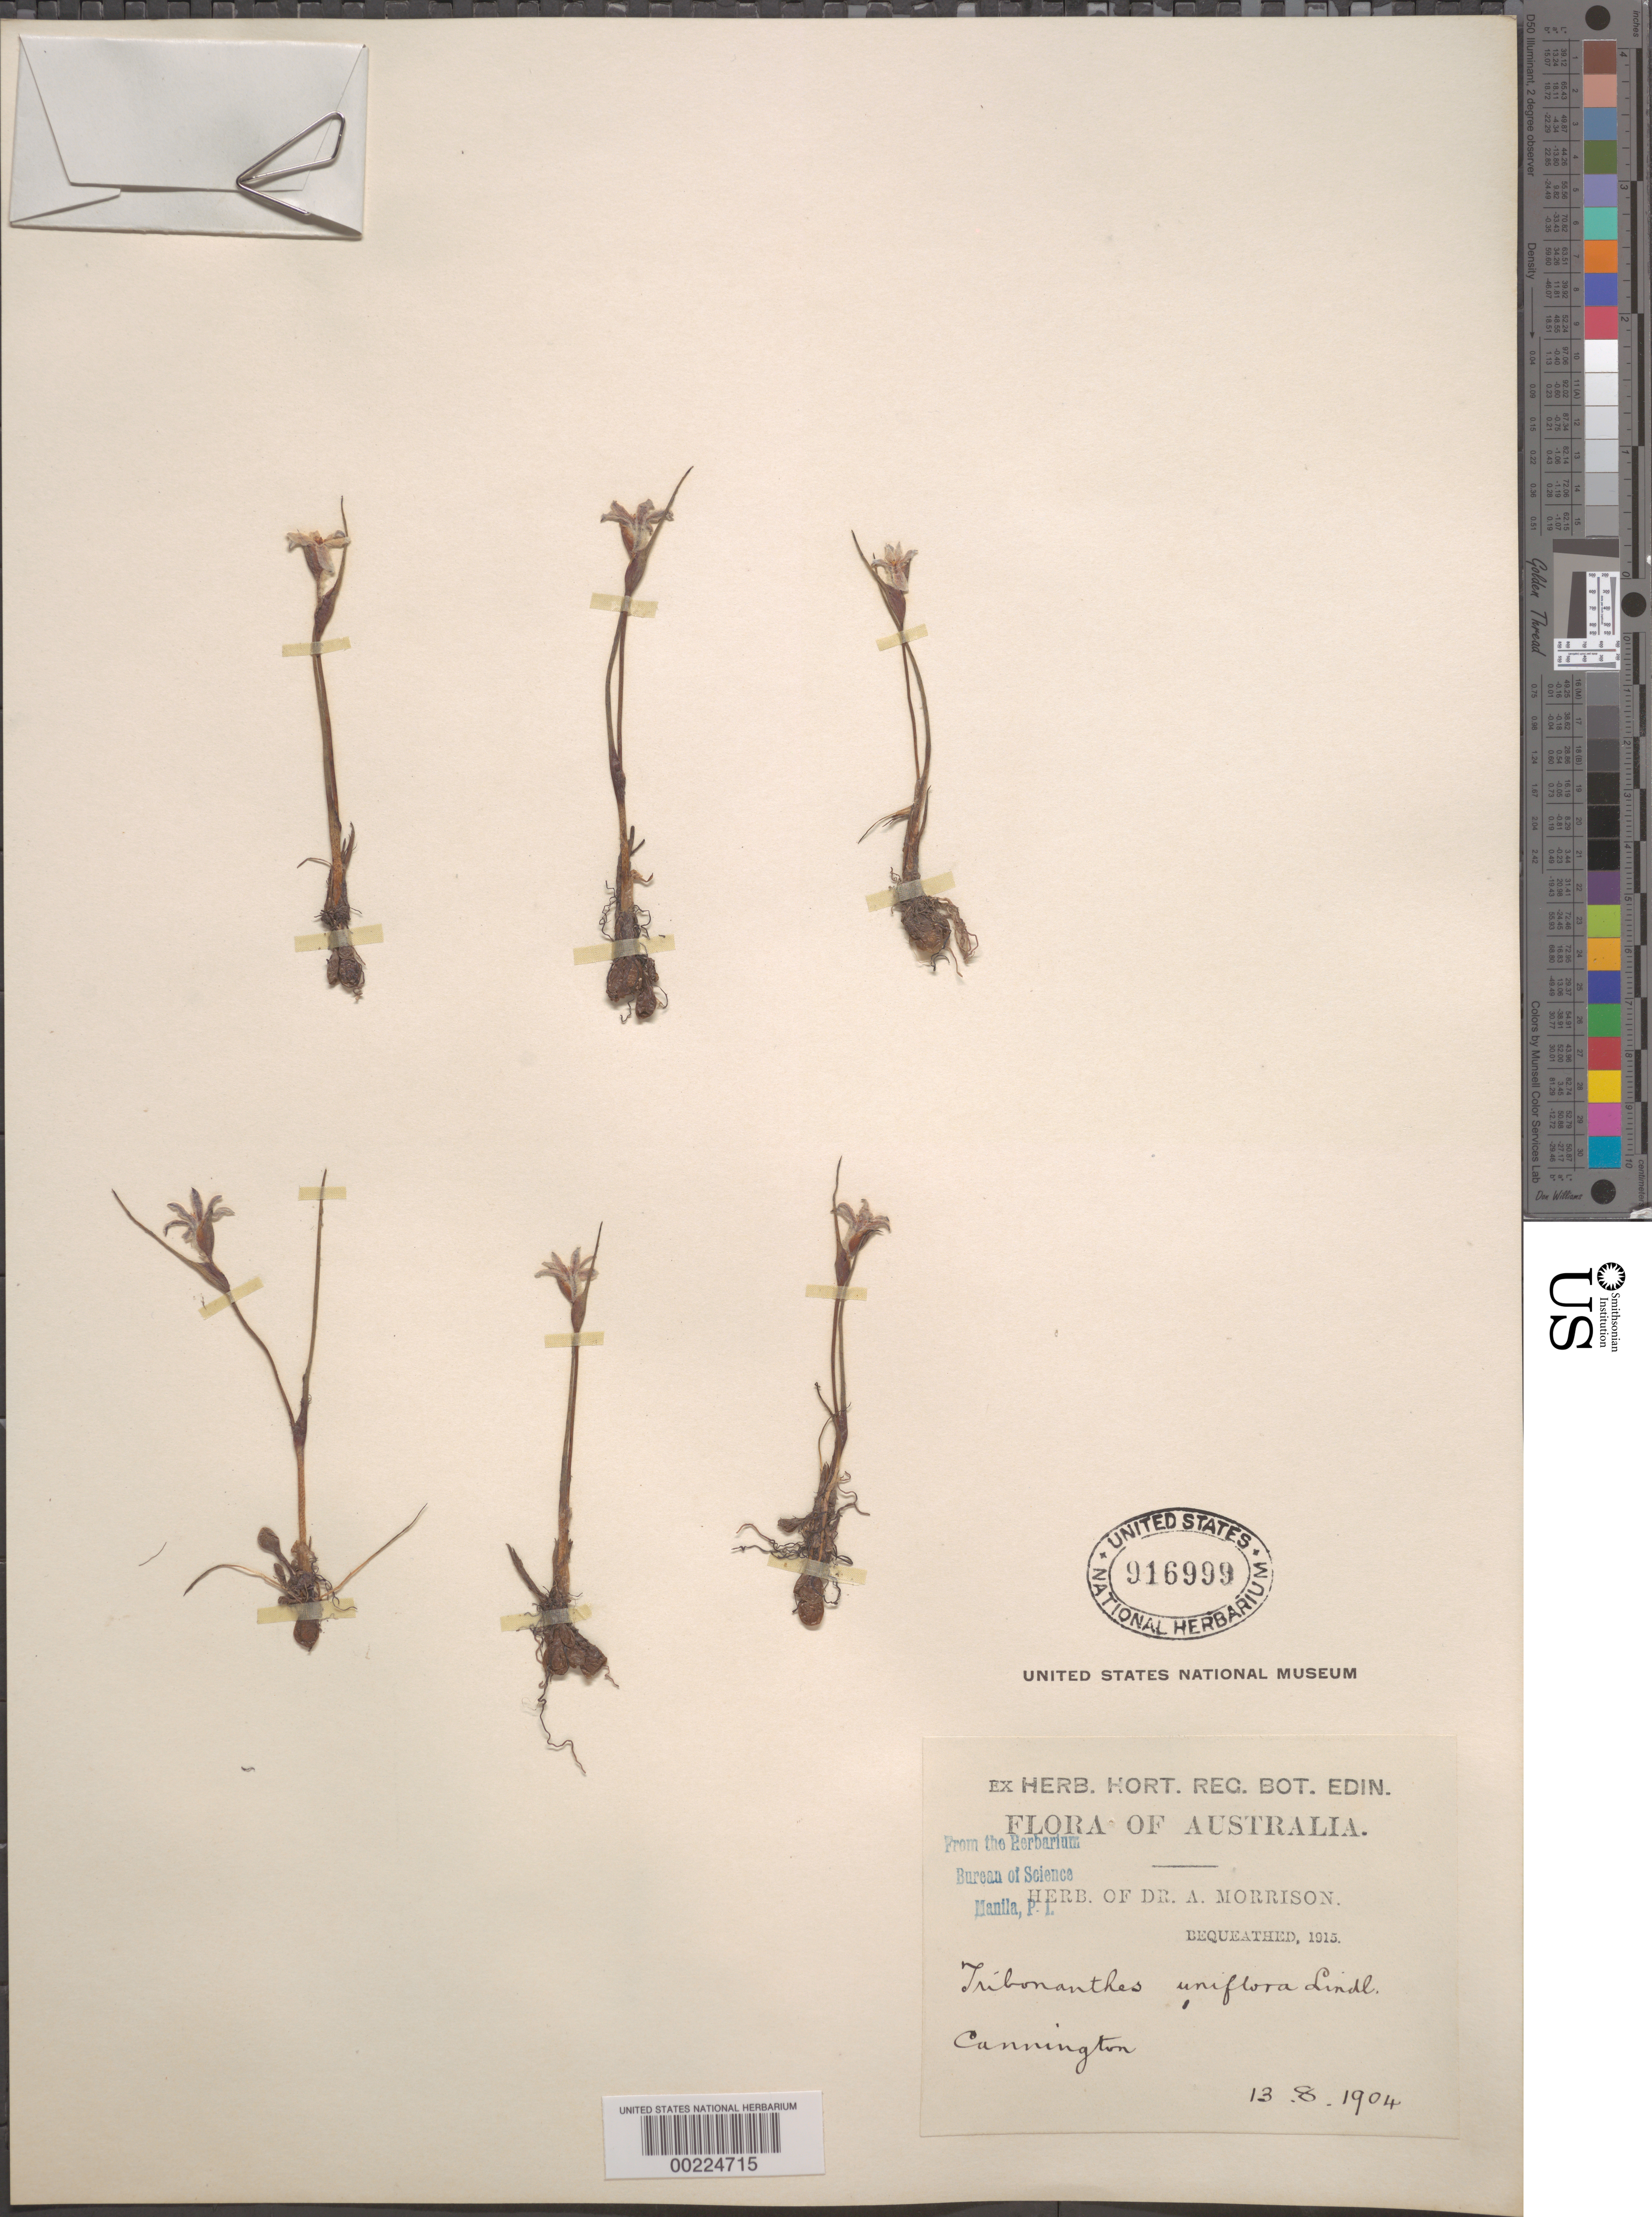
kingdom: Plantae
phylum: Tracheophyta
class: Liliopsida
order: Commelinales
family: Haemodoraceae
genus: Tribonanthes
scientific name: Tribonanthes uniflora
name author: Lindl.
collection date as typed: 13 Aug 1904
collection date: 1904-08-13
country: Australia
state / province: Western Australia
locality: Cannington, lower cannington river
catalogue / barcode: US 916999